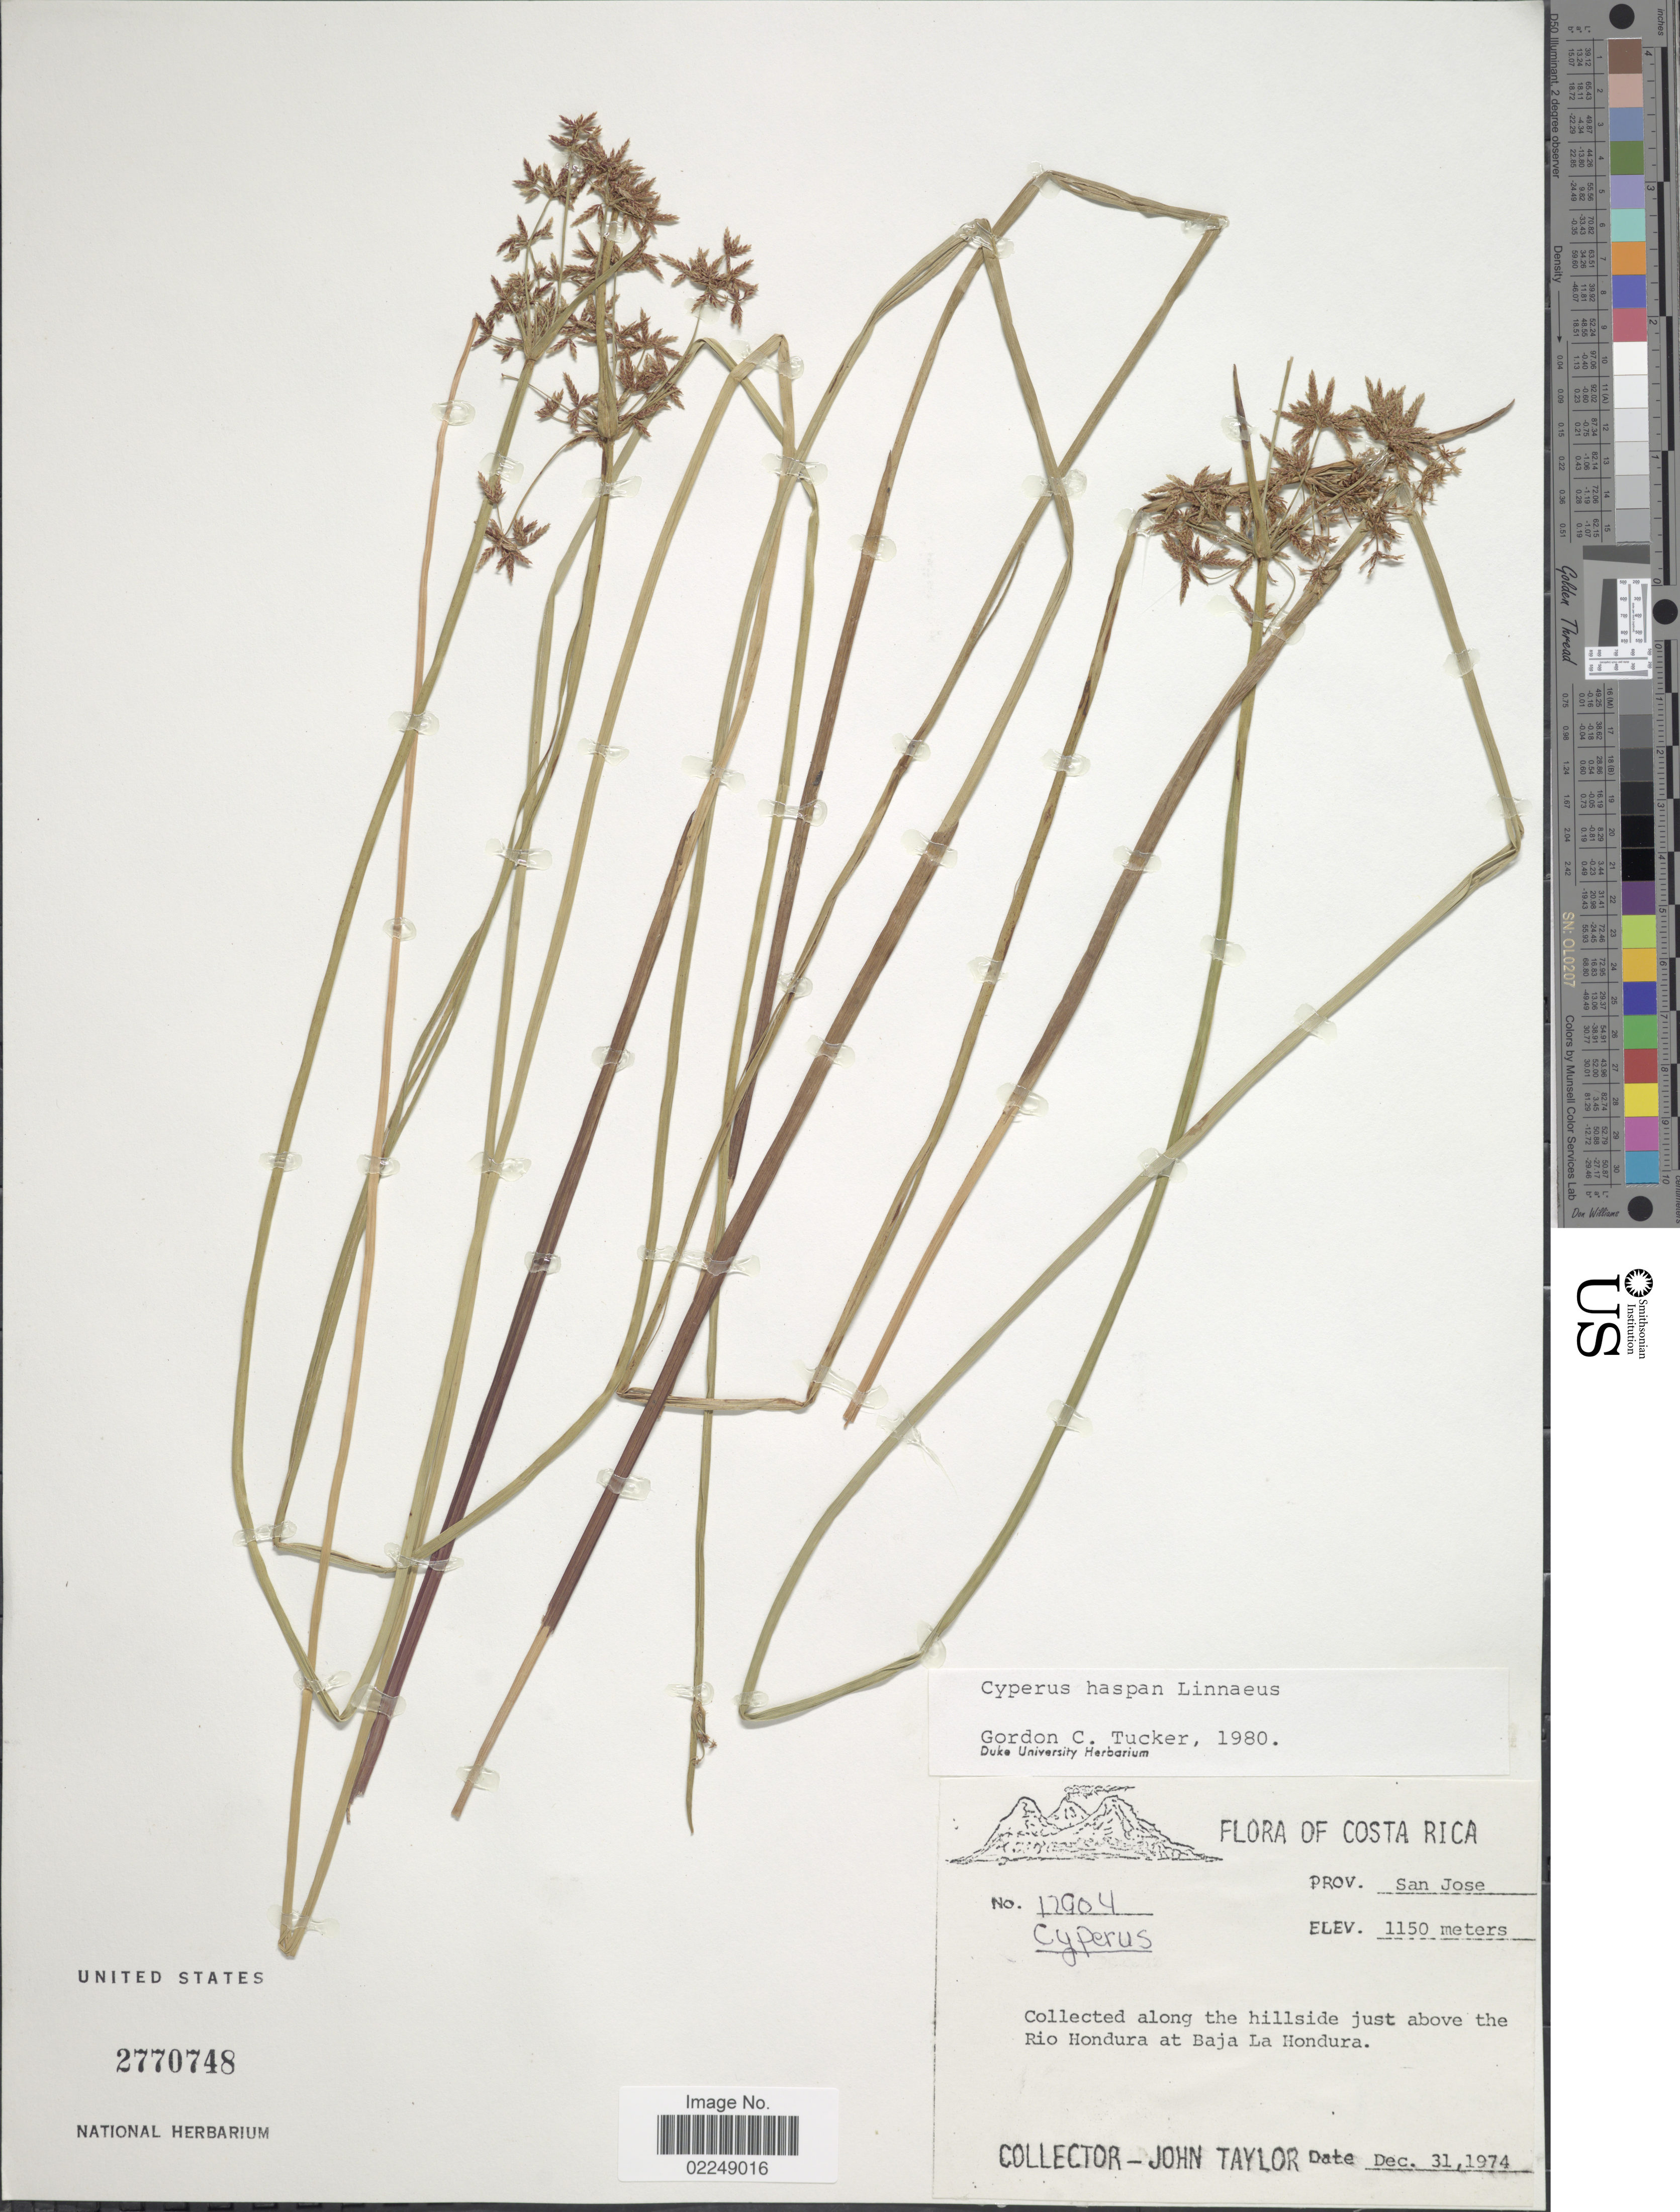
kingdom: Plantae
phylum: Tracheophyta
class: Liliopsida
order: Poales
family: Cyperaceae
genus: Cyperus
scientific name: Cyperus haspan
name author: L.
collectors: J. Taylor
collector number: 12904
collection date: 1974-12-31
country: Costa Rica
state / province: San José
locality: Along the hillside just above the Rio Hondura at Baja La Hondura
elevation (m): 1150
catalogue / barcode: US 2770748